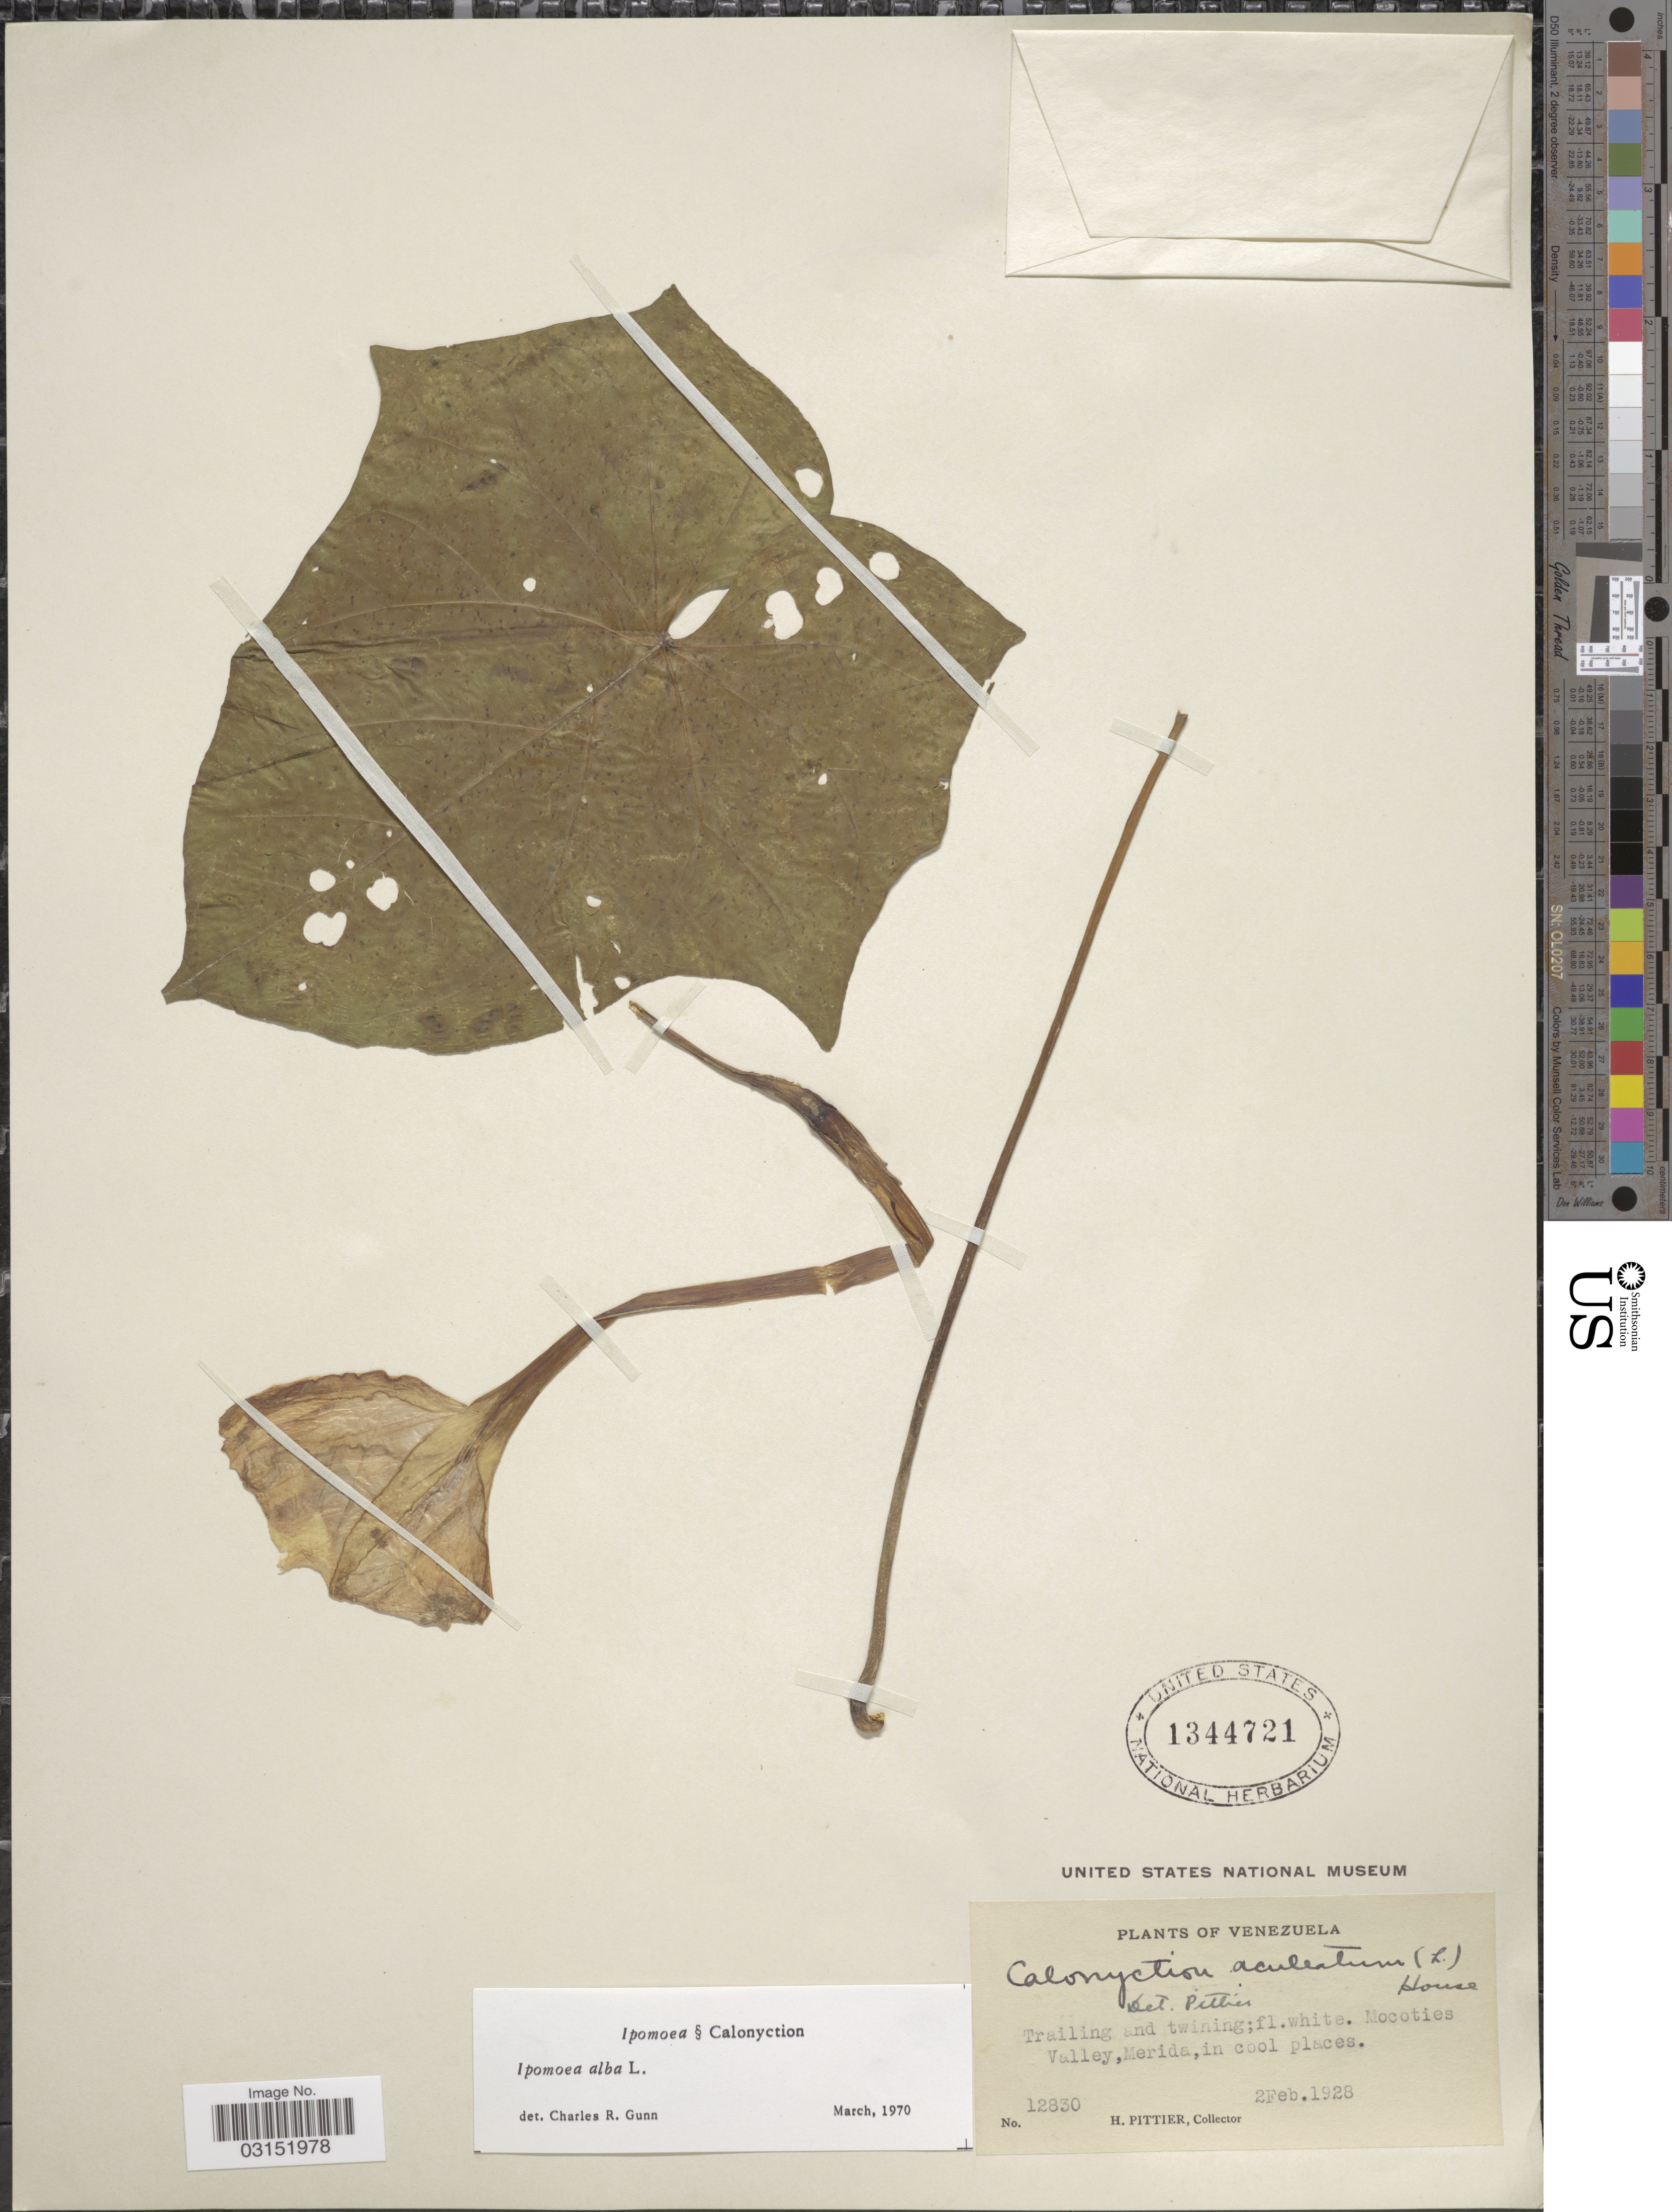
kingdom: Plantae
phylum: Tracheophyta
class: Magnoliopsida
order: Solanales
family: Convolvulaceae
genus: Ipomoea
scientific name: Ipomoea alba L.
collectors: H. F. Pittier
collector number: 12830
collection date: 1928-02-02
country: Venezuela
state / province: Mérida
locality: Mocoties Valley, Merida, in cool places.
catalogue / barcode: US 1344721